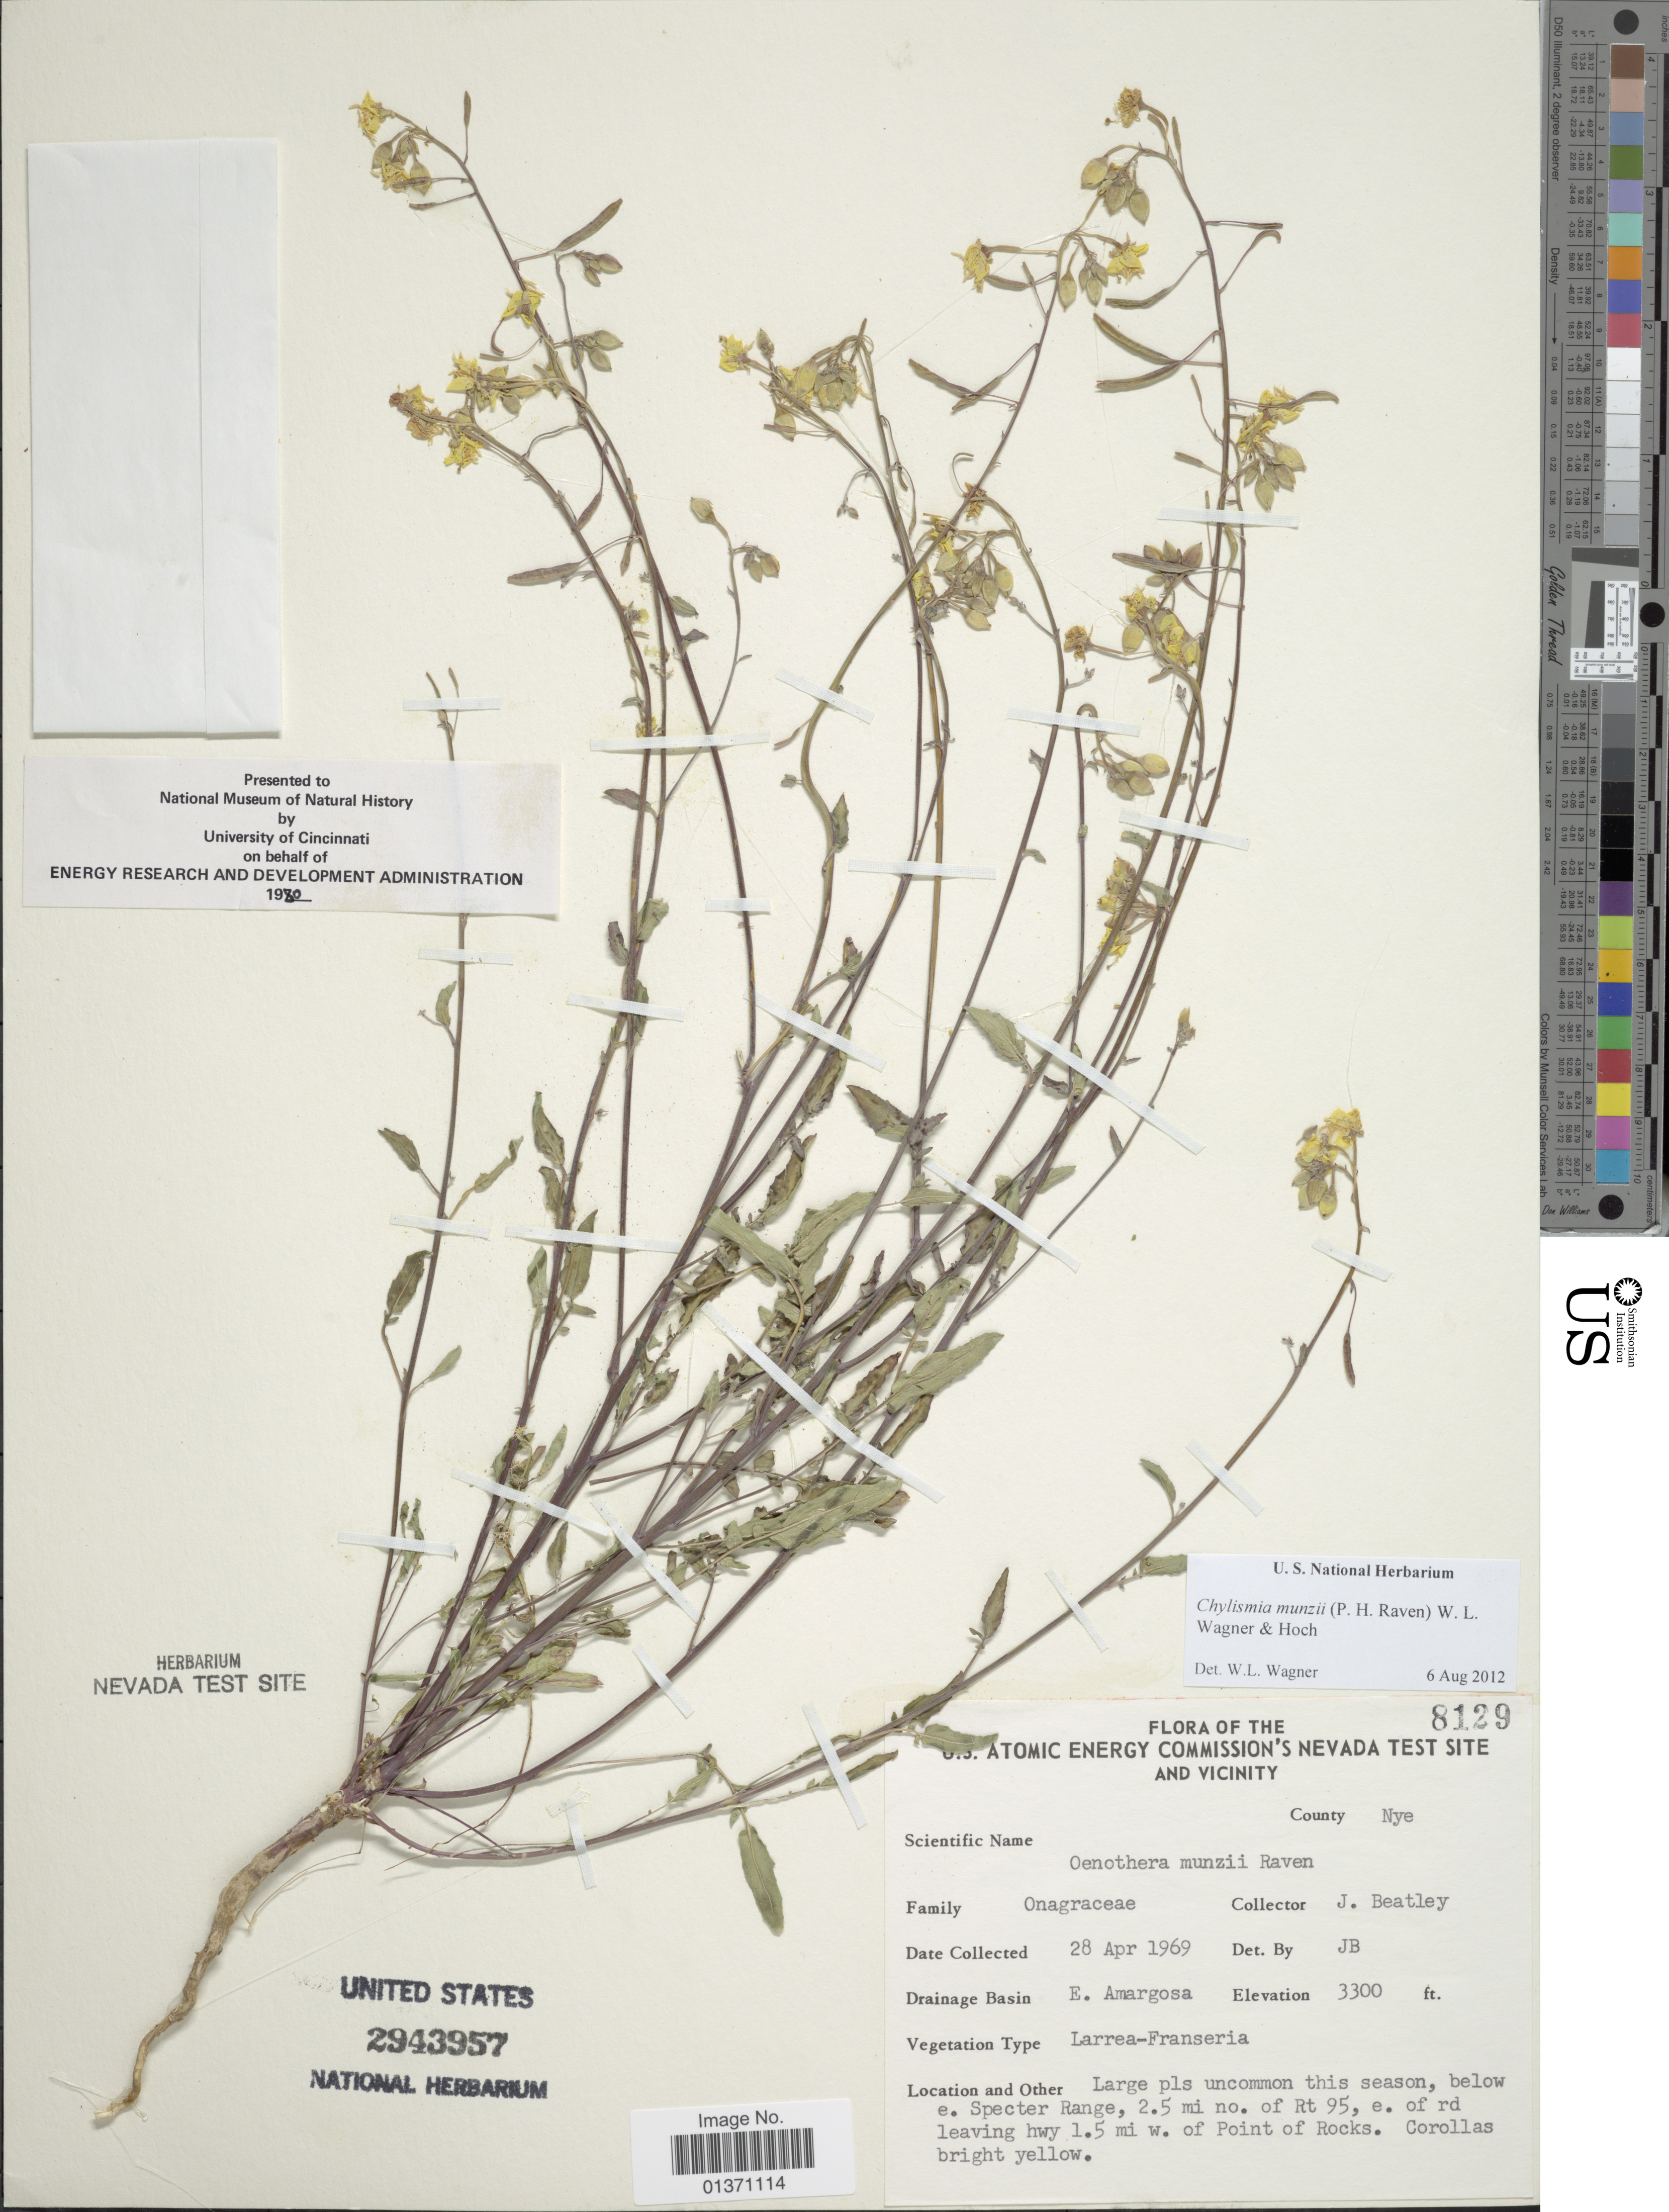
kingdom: Plantae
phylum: Tracheophyta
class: Magnoliopsida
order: Myrtales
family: Onagraceae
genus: Chylismia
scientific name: Chylismia munzii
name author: (P.H. Raven) W.L. Wagner & Hoch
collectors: J. C. Beatley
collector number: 8129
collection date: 1969-04-28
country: United States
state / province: Nevada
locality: U. S. Atomic Energy Commission's Nevada Test Site and Vicinity, E. Amargosa, below e. Specter Range, 2.5 mi no. of Rt 95, e. of rd leaving hwy 1.5 mi w. of Point of Rocks, County Nye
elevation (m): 1006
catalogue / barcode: US 2943957